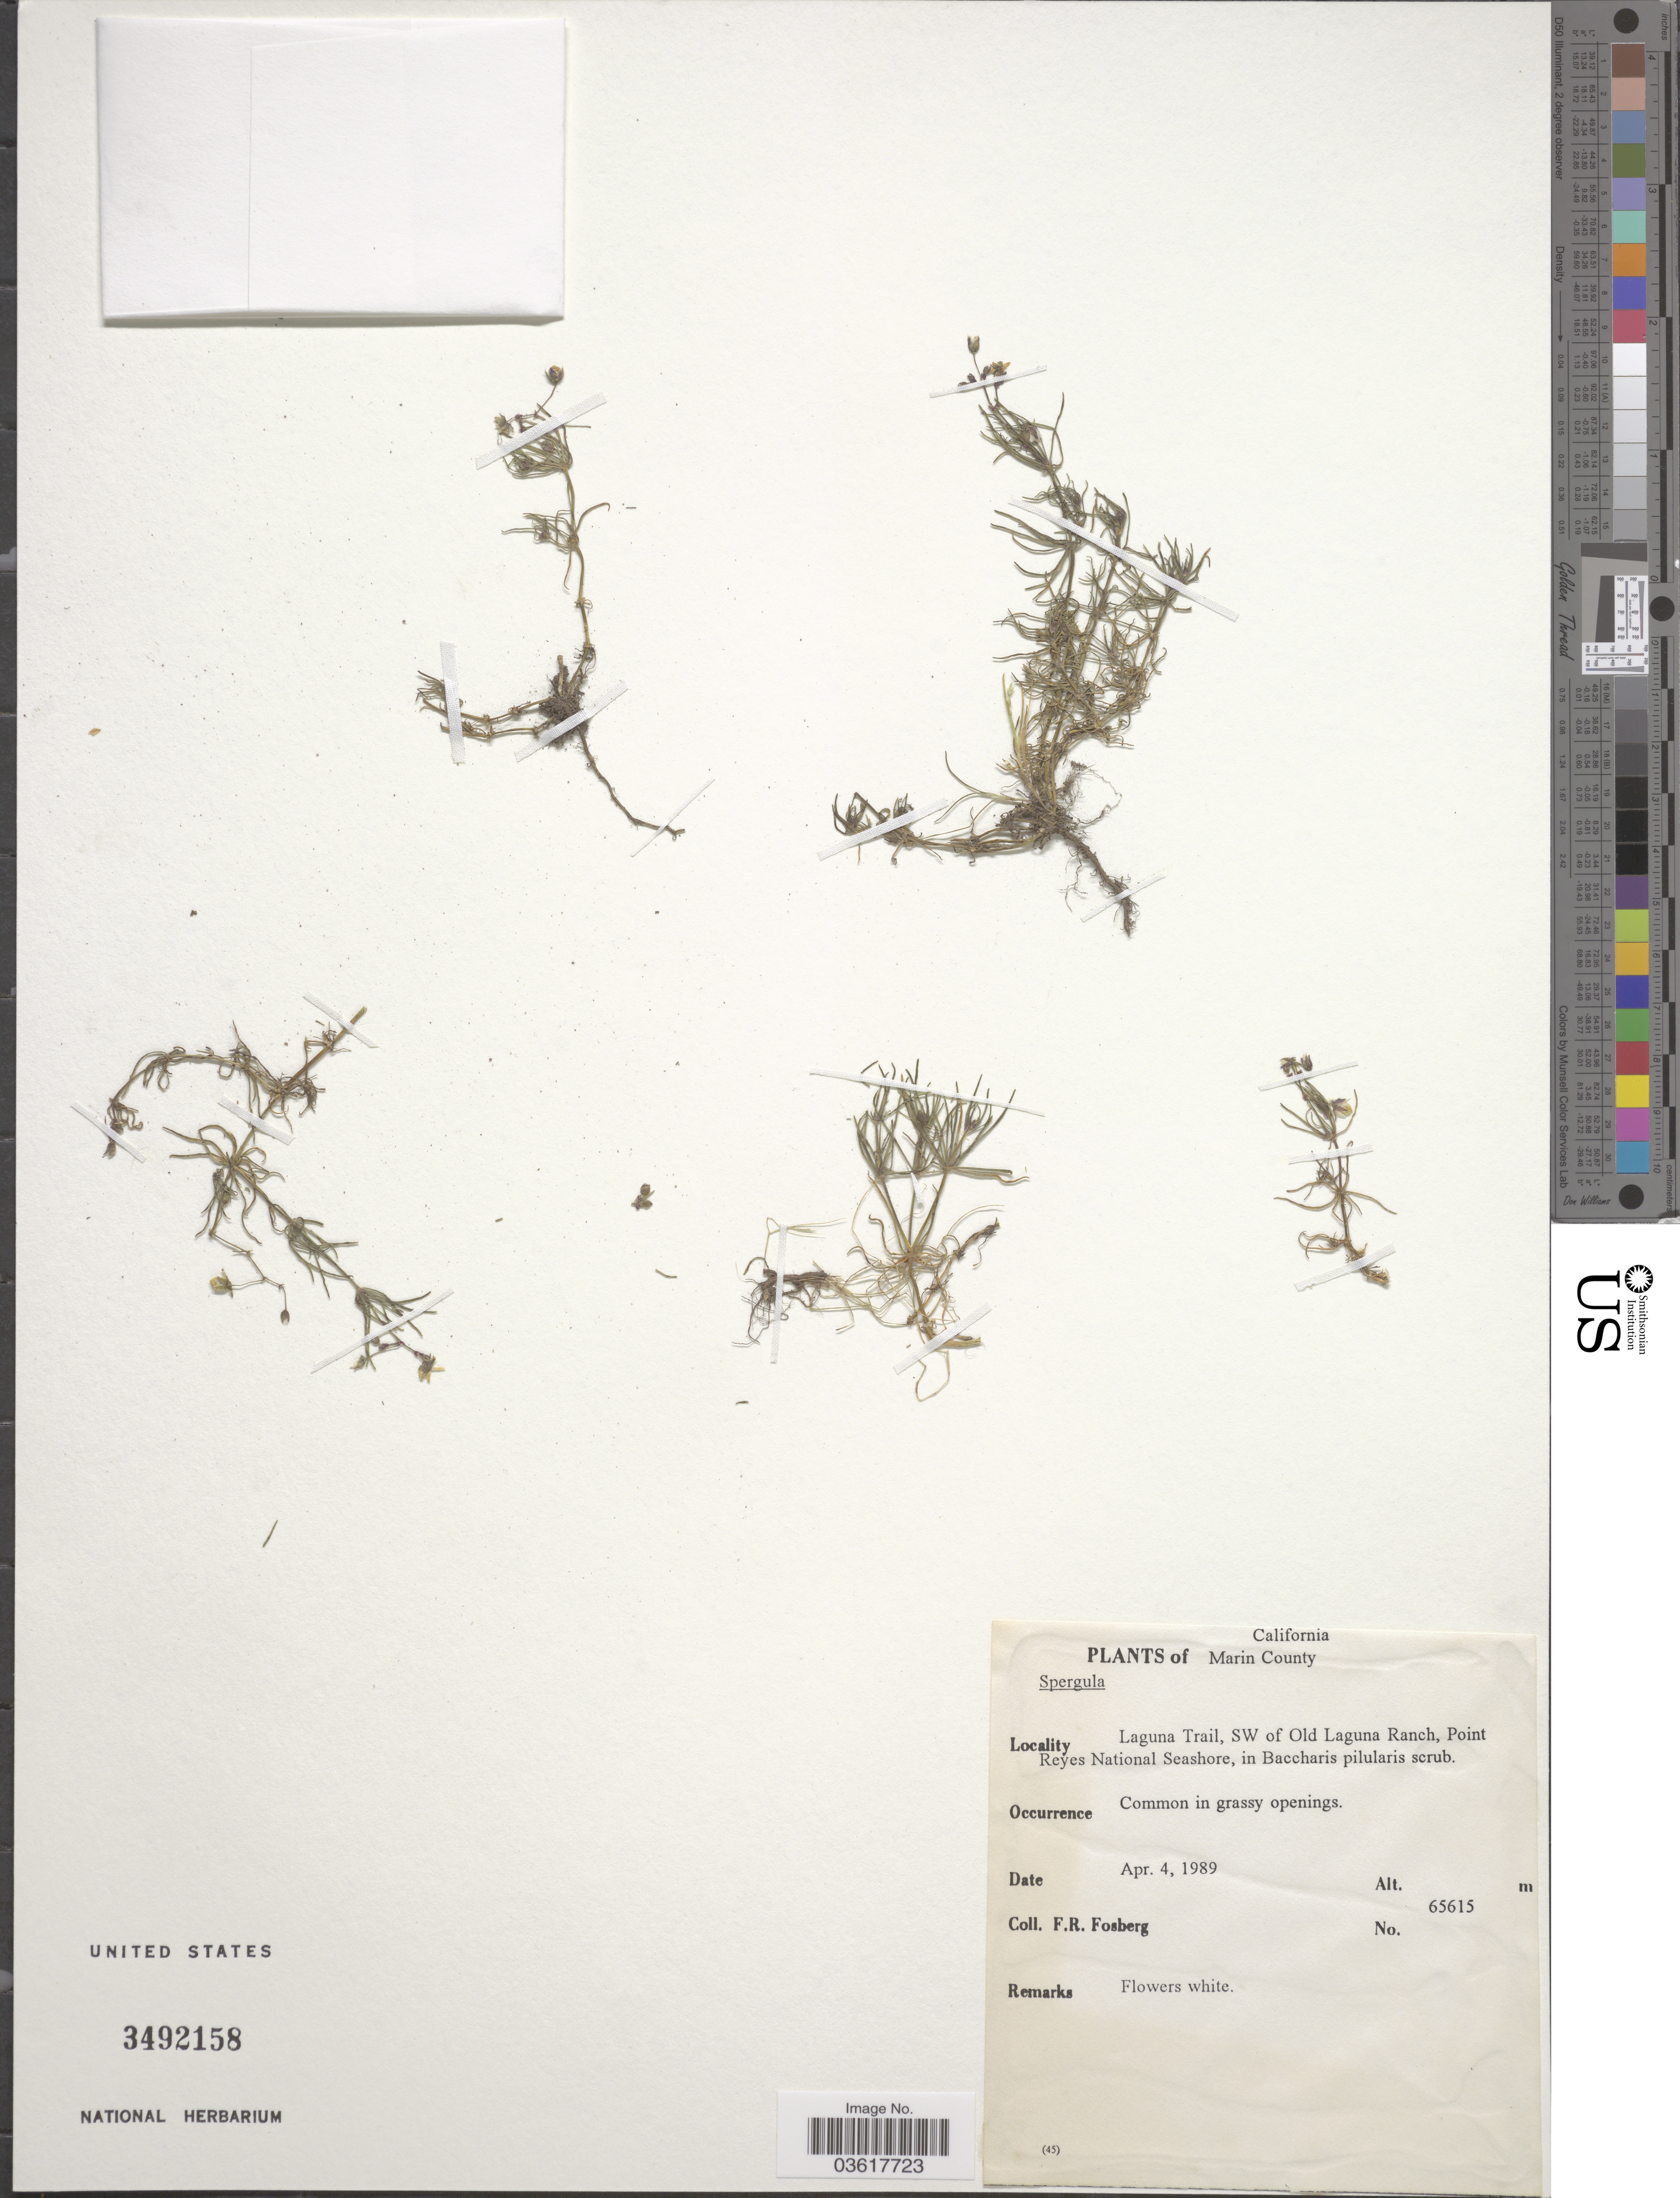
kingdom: Plantae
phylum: Tracheophyta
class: Magnoliopsida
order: Caryophyllales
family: Caryophyllaceae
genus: Spergula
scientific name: Spergula sp.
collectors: F. R. Fosberg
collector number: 65615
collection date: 1989-04-04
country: United States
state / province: California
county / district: Marin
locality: Marin County. Laguna Trail, SW of Old Laguna Ranch, Point Reyes National Seashore.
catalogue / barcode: US 3492158